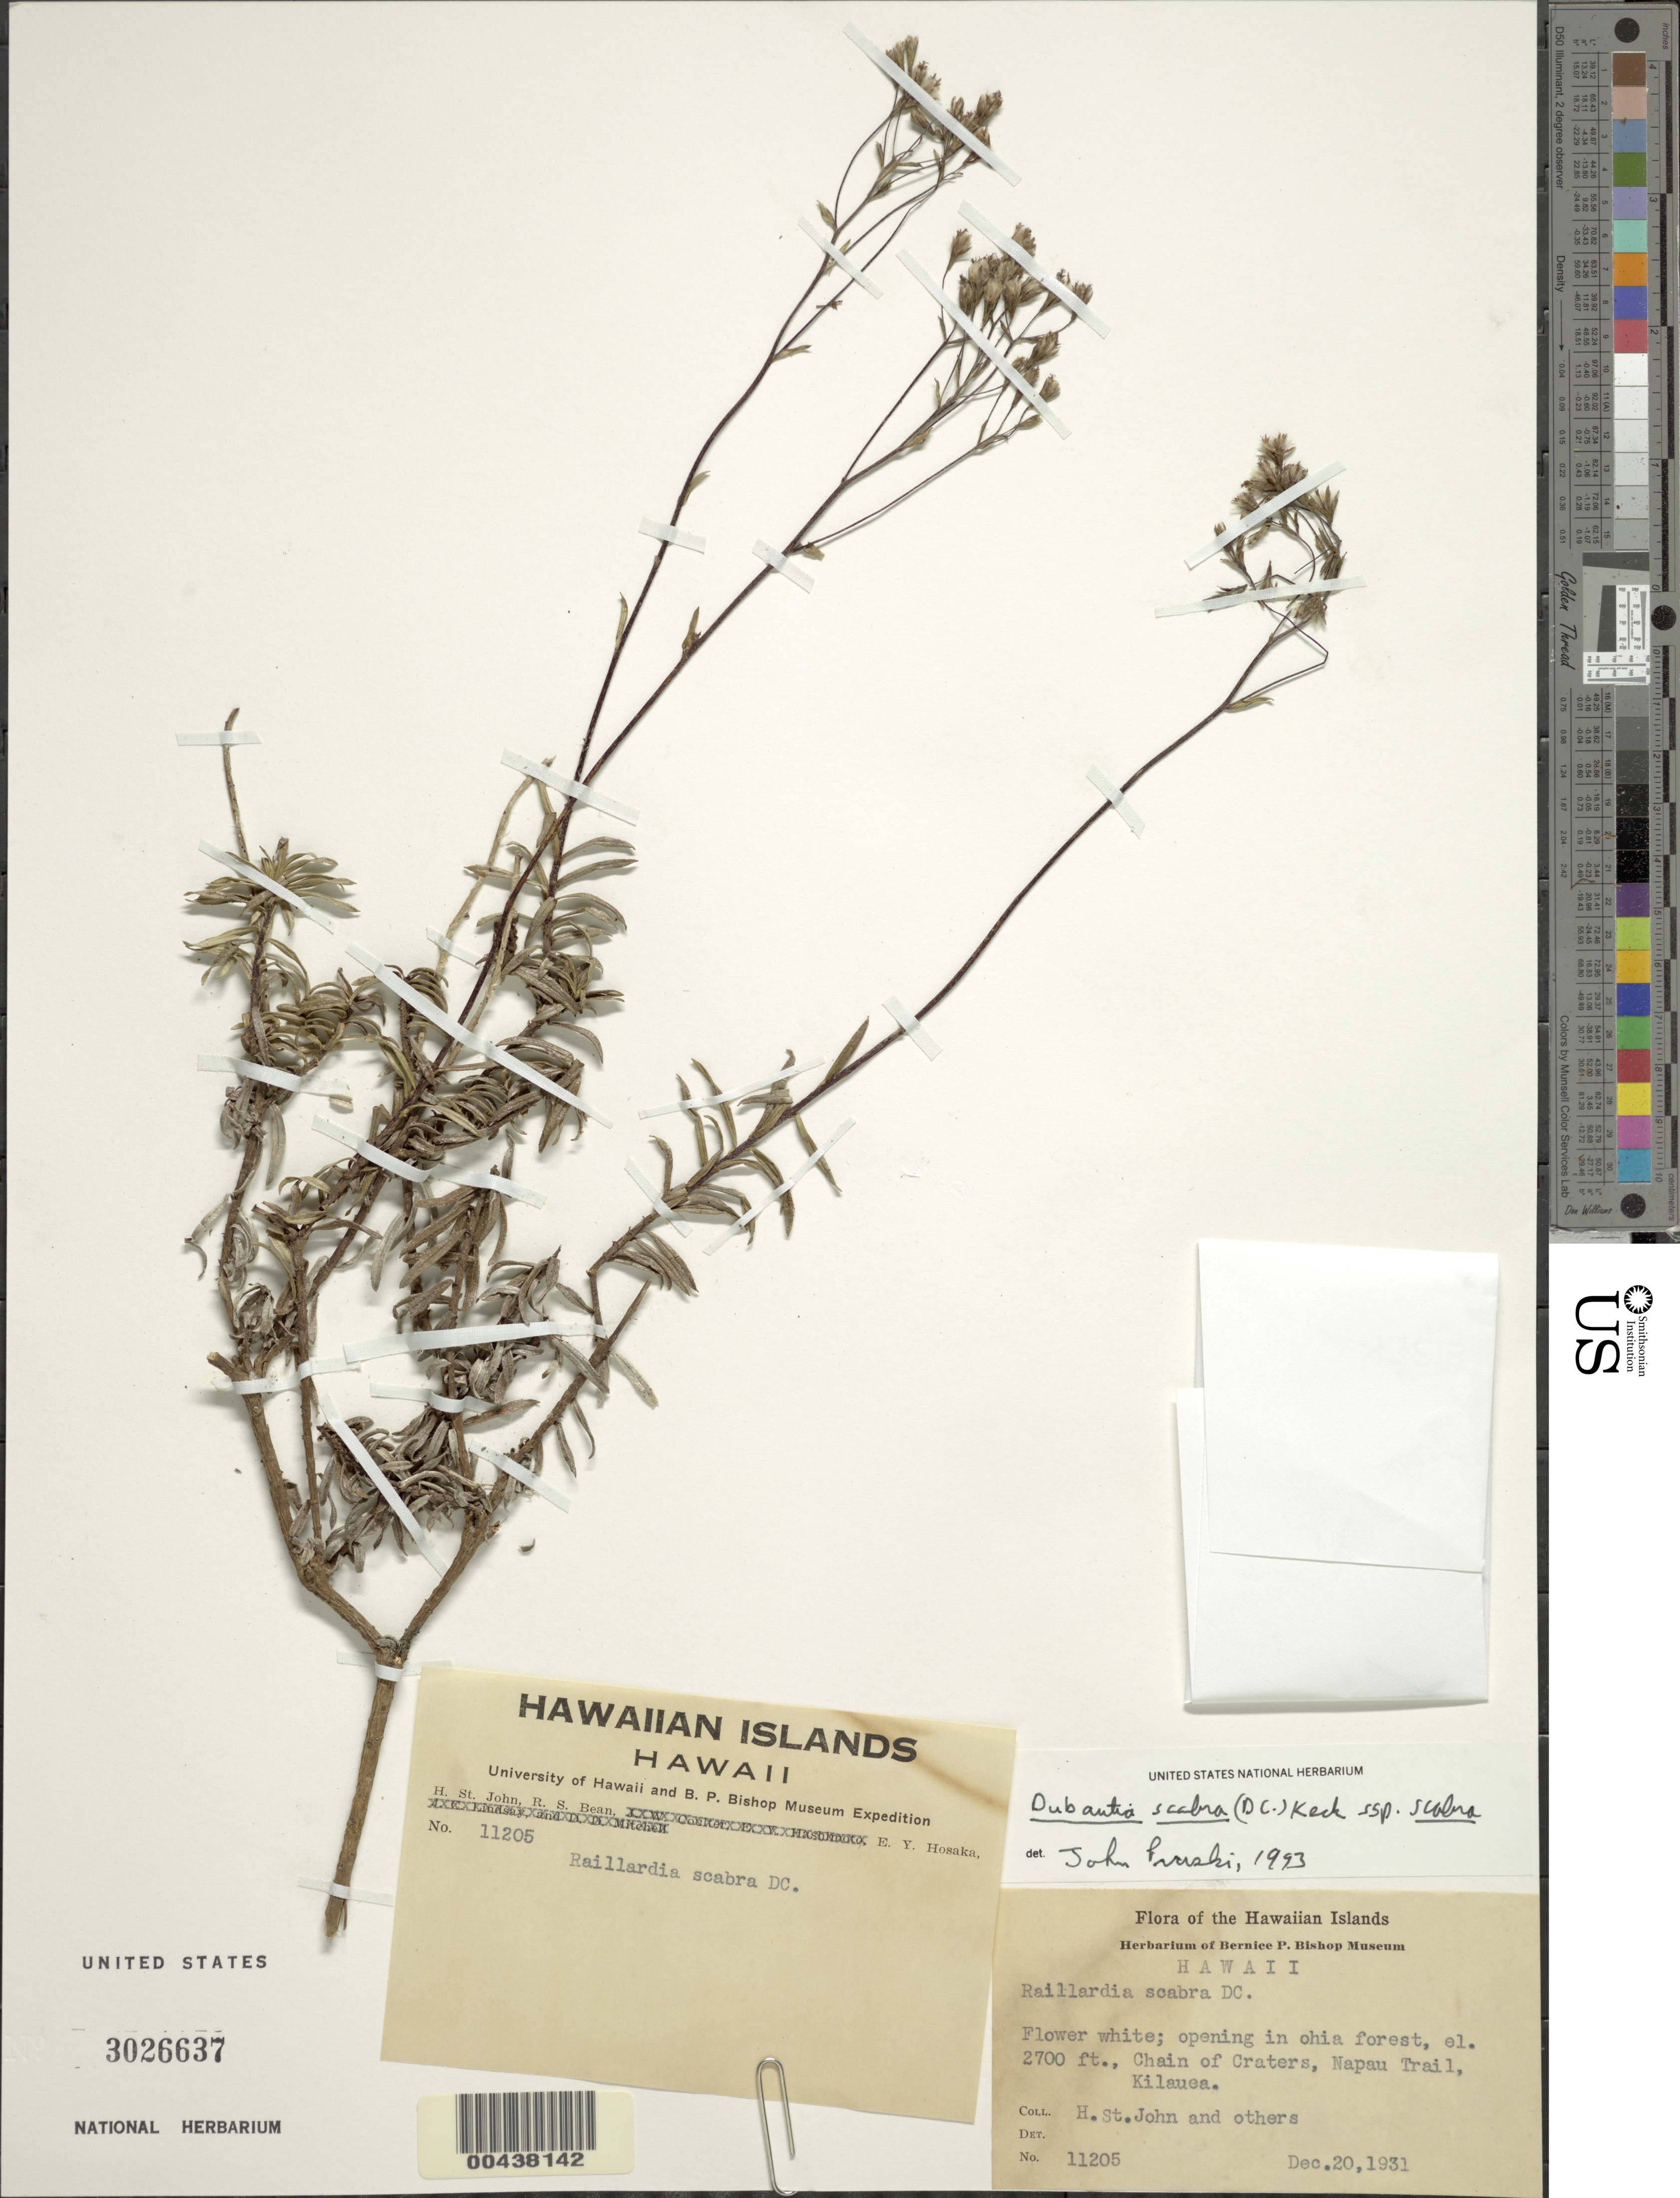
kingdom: Plantae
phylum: Tracheophyta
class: Magnoliopsida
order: Asterales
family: Asteraceae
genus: Dubautia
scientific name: Dubautia scabra subsp. scabra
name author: (DC.) D.D. Keck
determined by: Pruski, J. F.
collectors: H. St. John, R. Bean & E. Y. Hosaka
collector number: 11205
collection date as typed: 20 Dec 1931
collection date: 1931-12-20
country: United States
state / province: Hawaii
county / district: Hawaii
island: Hawaii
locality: Chain of Craters, Napau Trail, Kilauea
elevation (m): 823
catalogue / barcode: US 3026637